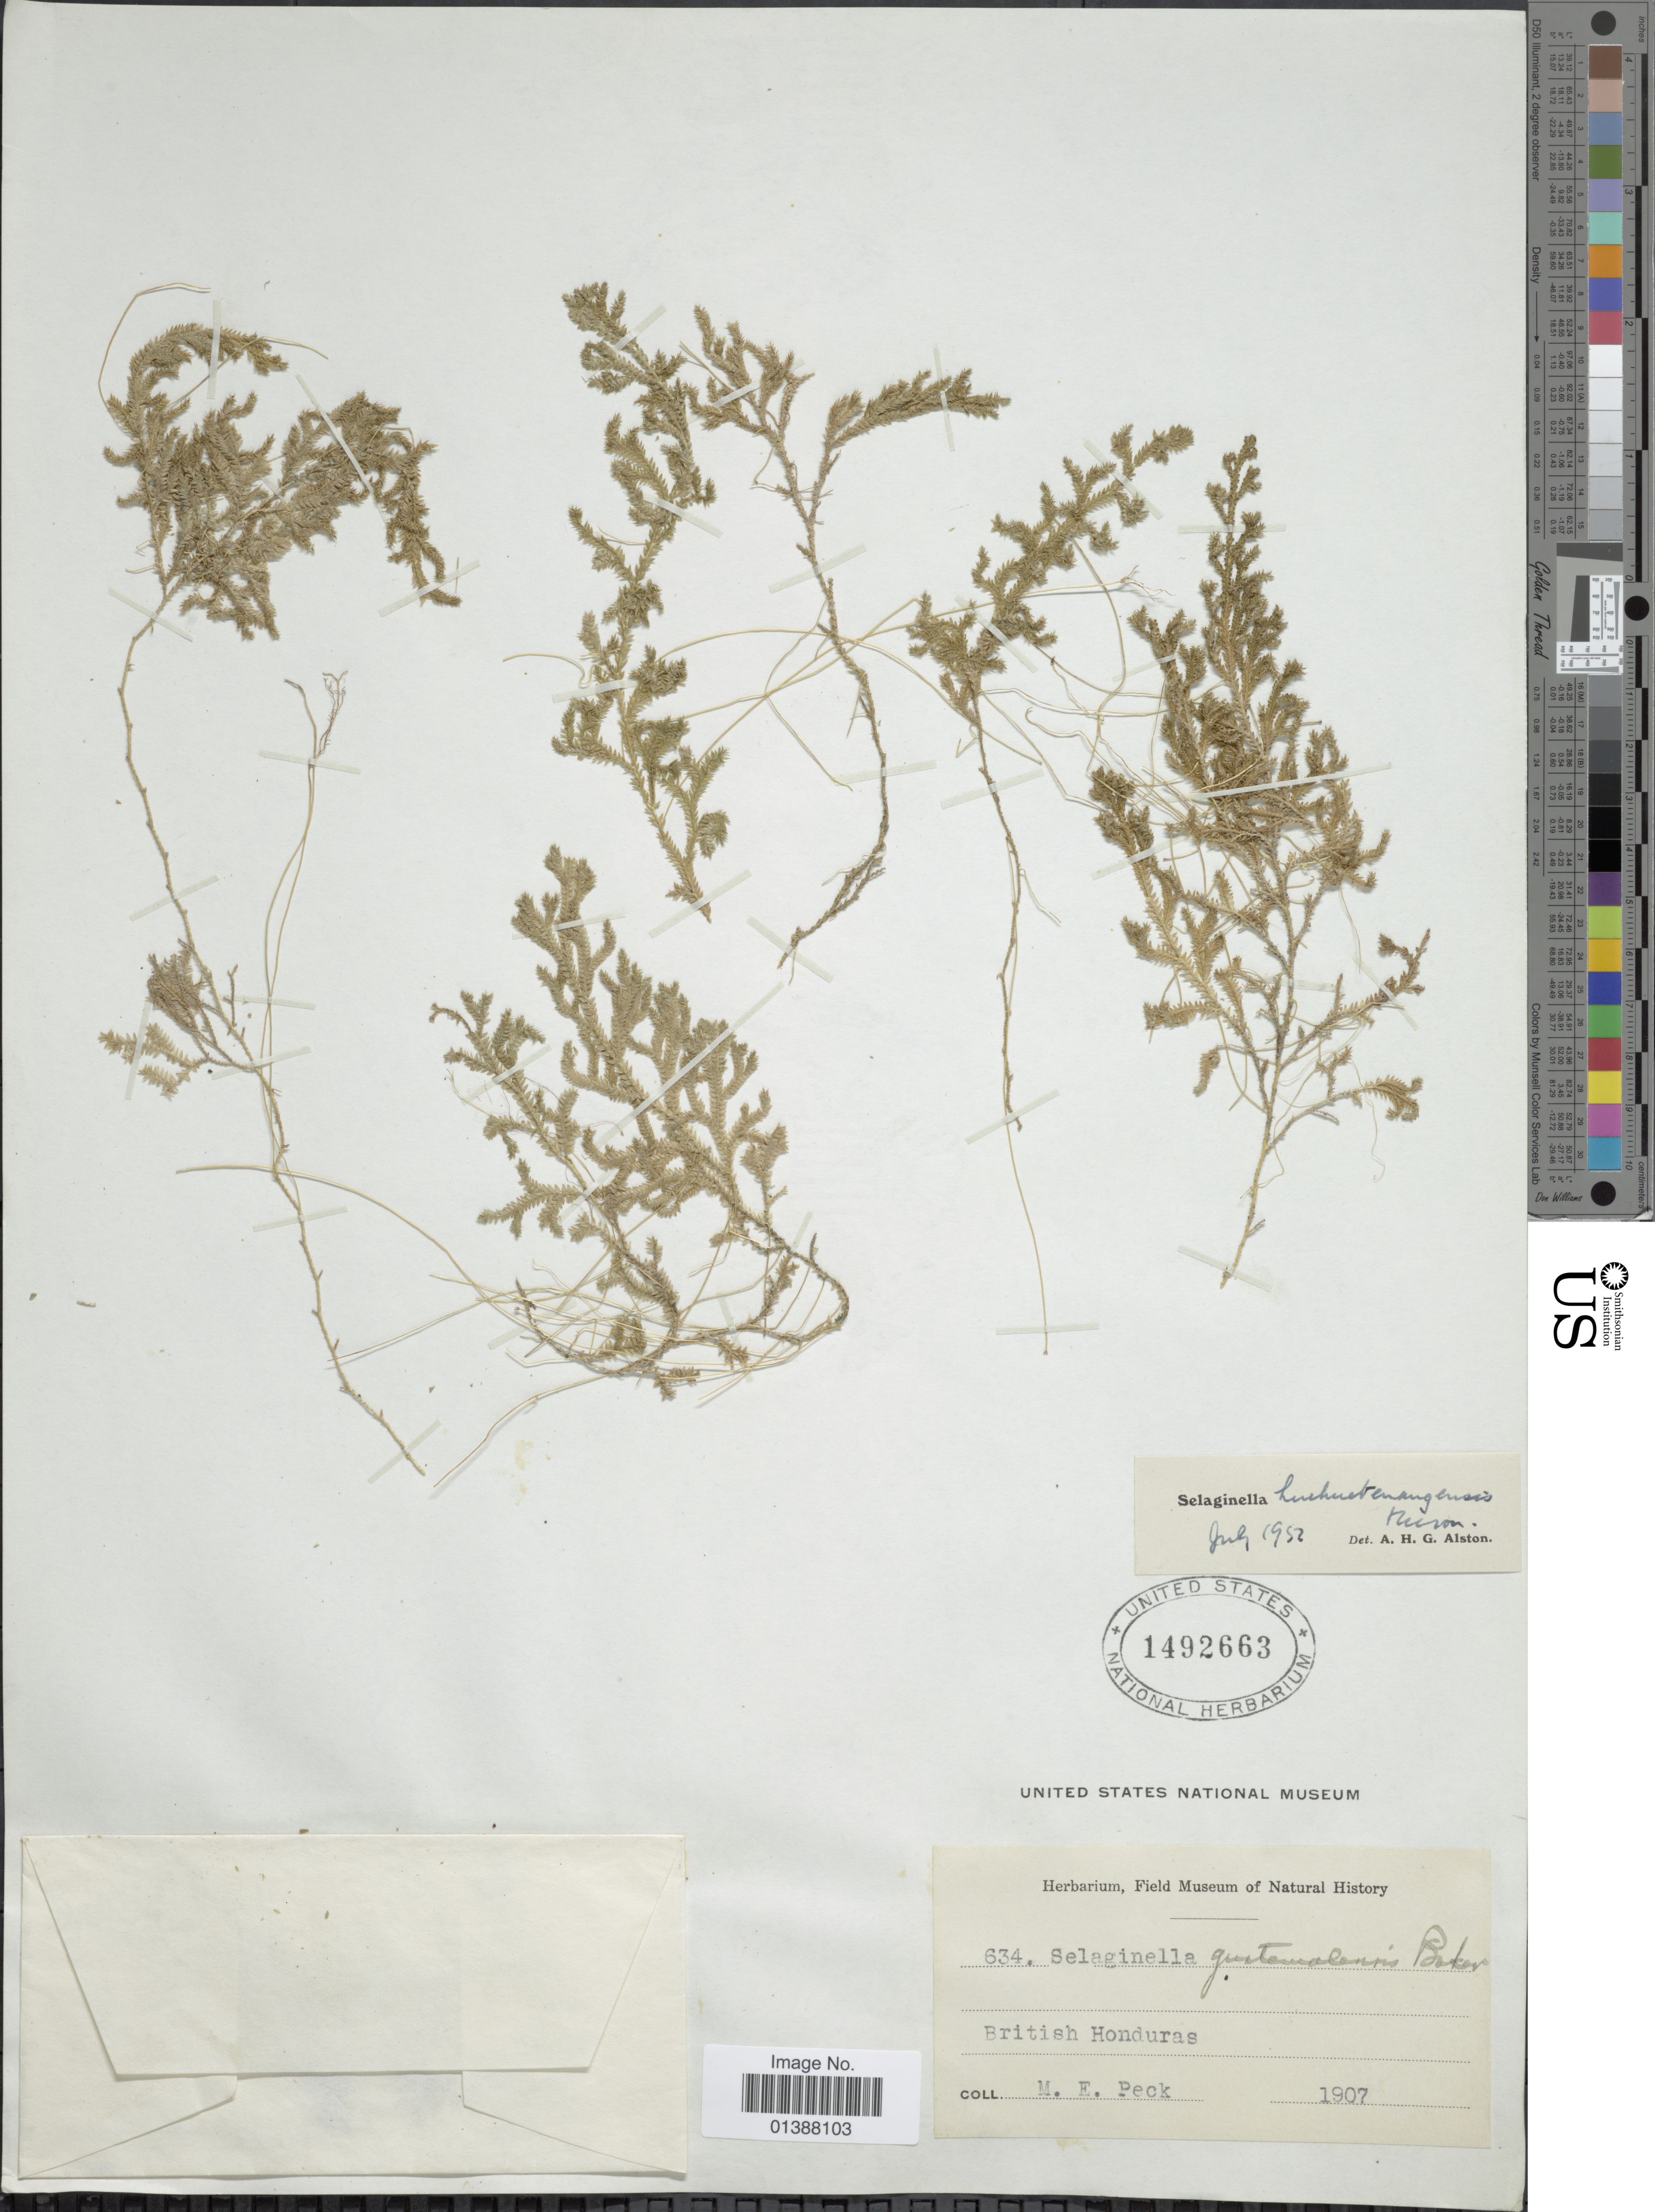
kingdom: Plantae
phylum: Tracheophyta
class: Lycopodiopsida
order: Selaginellales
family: Selaginellaceae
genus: Selaginella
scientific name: Selaginella huehuetenangensis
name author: Hieron.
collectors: M. E. Peck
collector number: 634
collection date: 1907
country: Belize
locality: British Honduras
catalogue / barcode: US 1492663